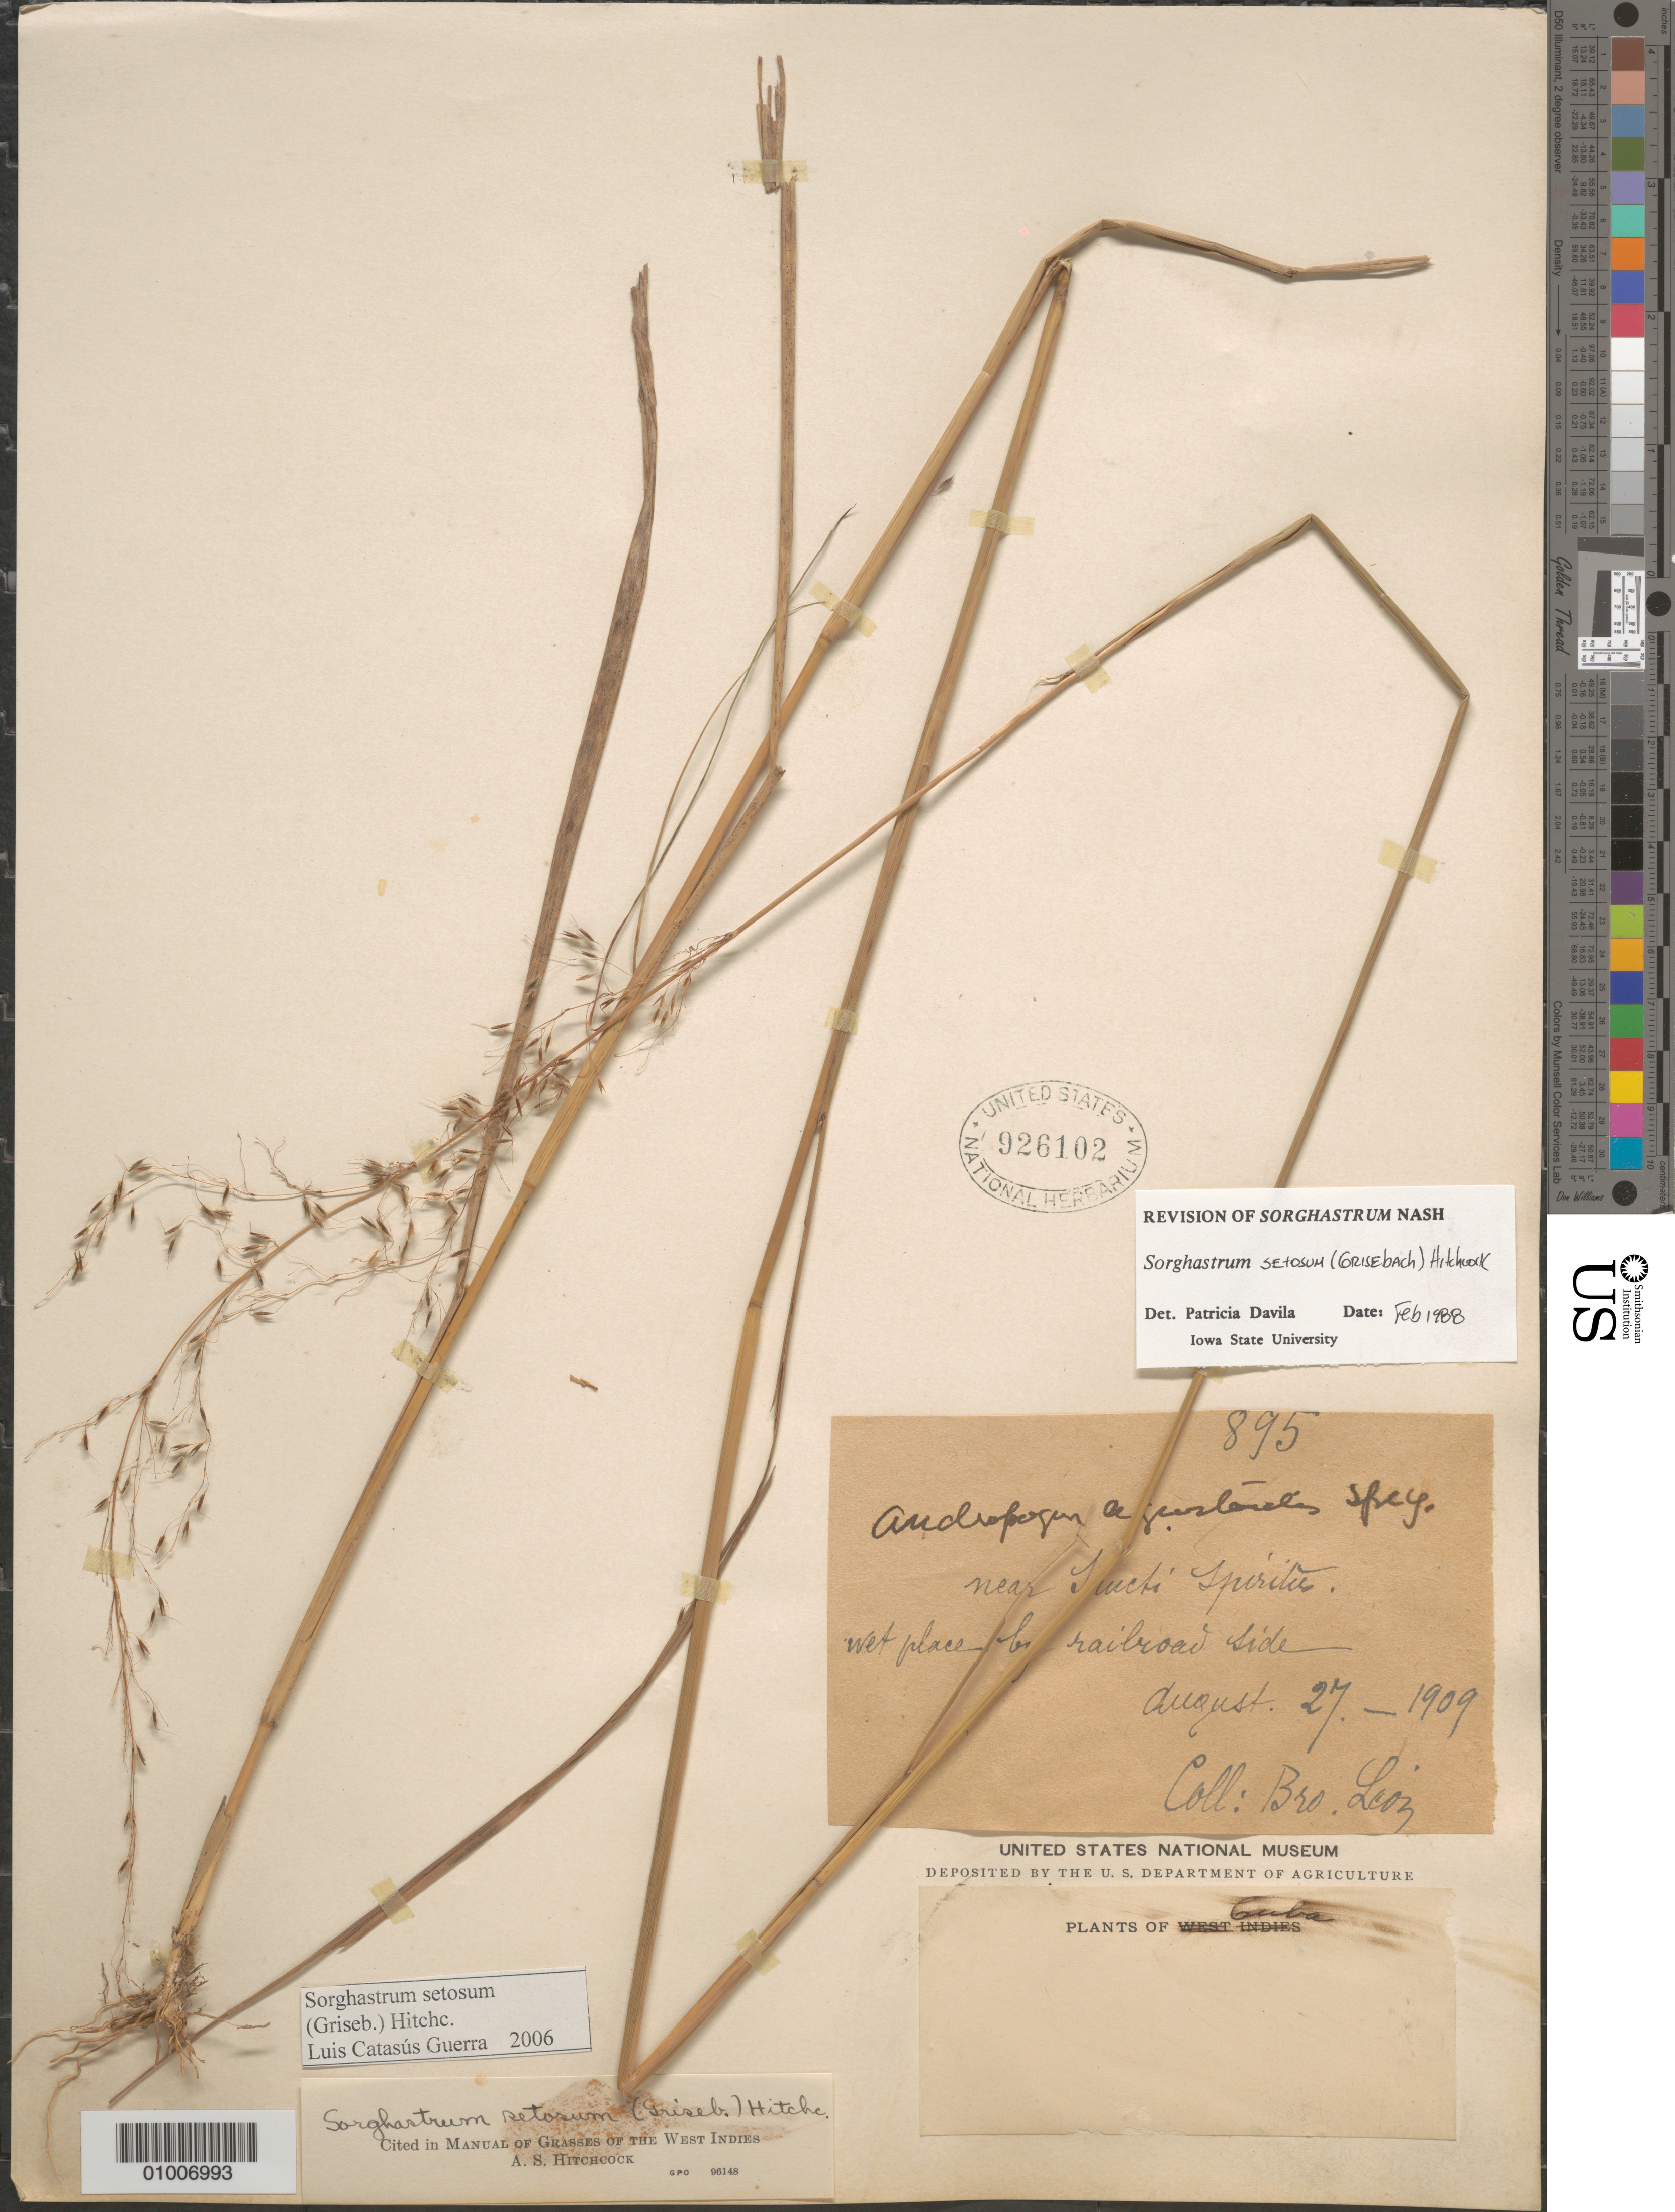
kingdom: Plantae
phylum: Tracheophyta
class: Liliopsida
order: Poales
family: Poaceae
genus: Sorghastrum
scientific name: Sorghastrum setosum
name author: (Griseb.) Hitchc.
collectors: Bro. León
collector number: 895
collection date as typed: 27 Aug 1909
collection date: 1909-08-27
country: Cuba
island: Cuba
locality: wet place by railbroad side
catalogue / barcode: US 926102